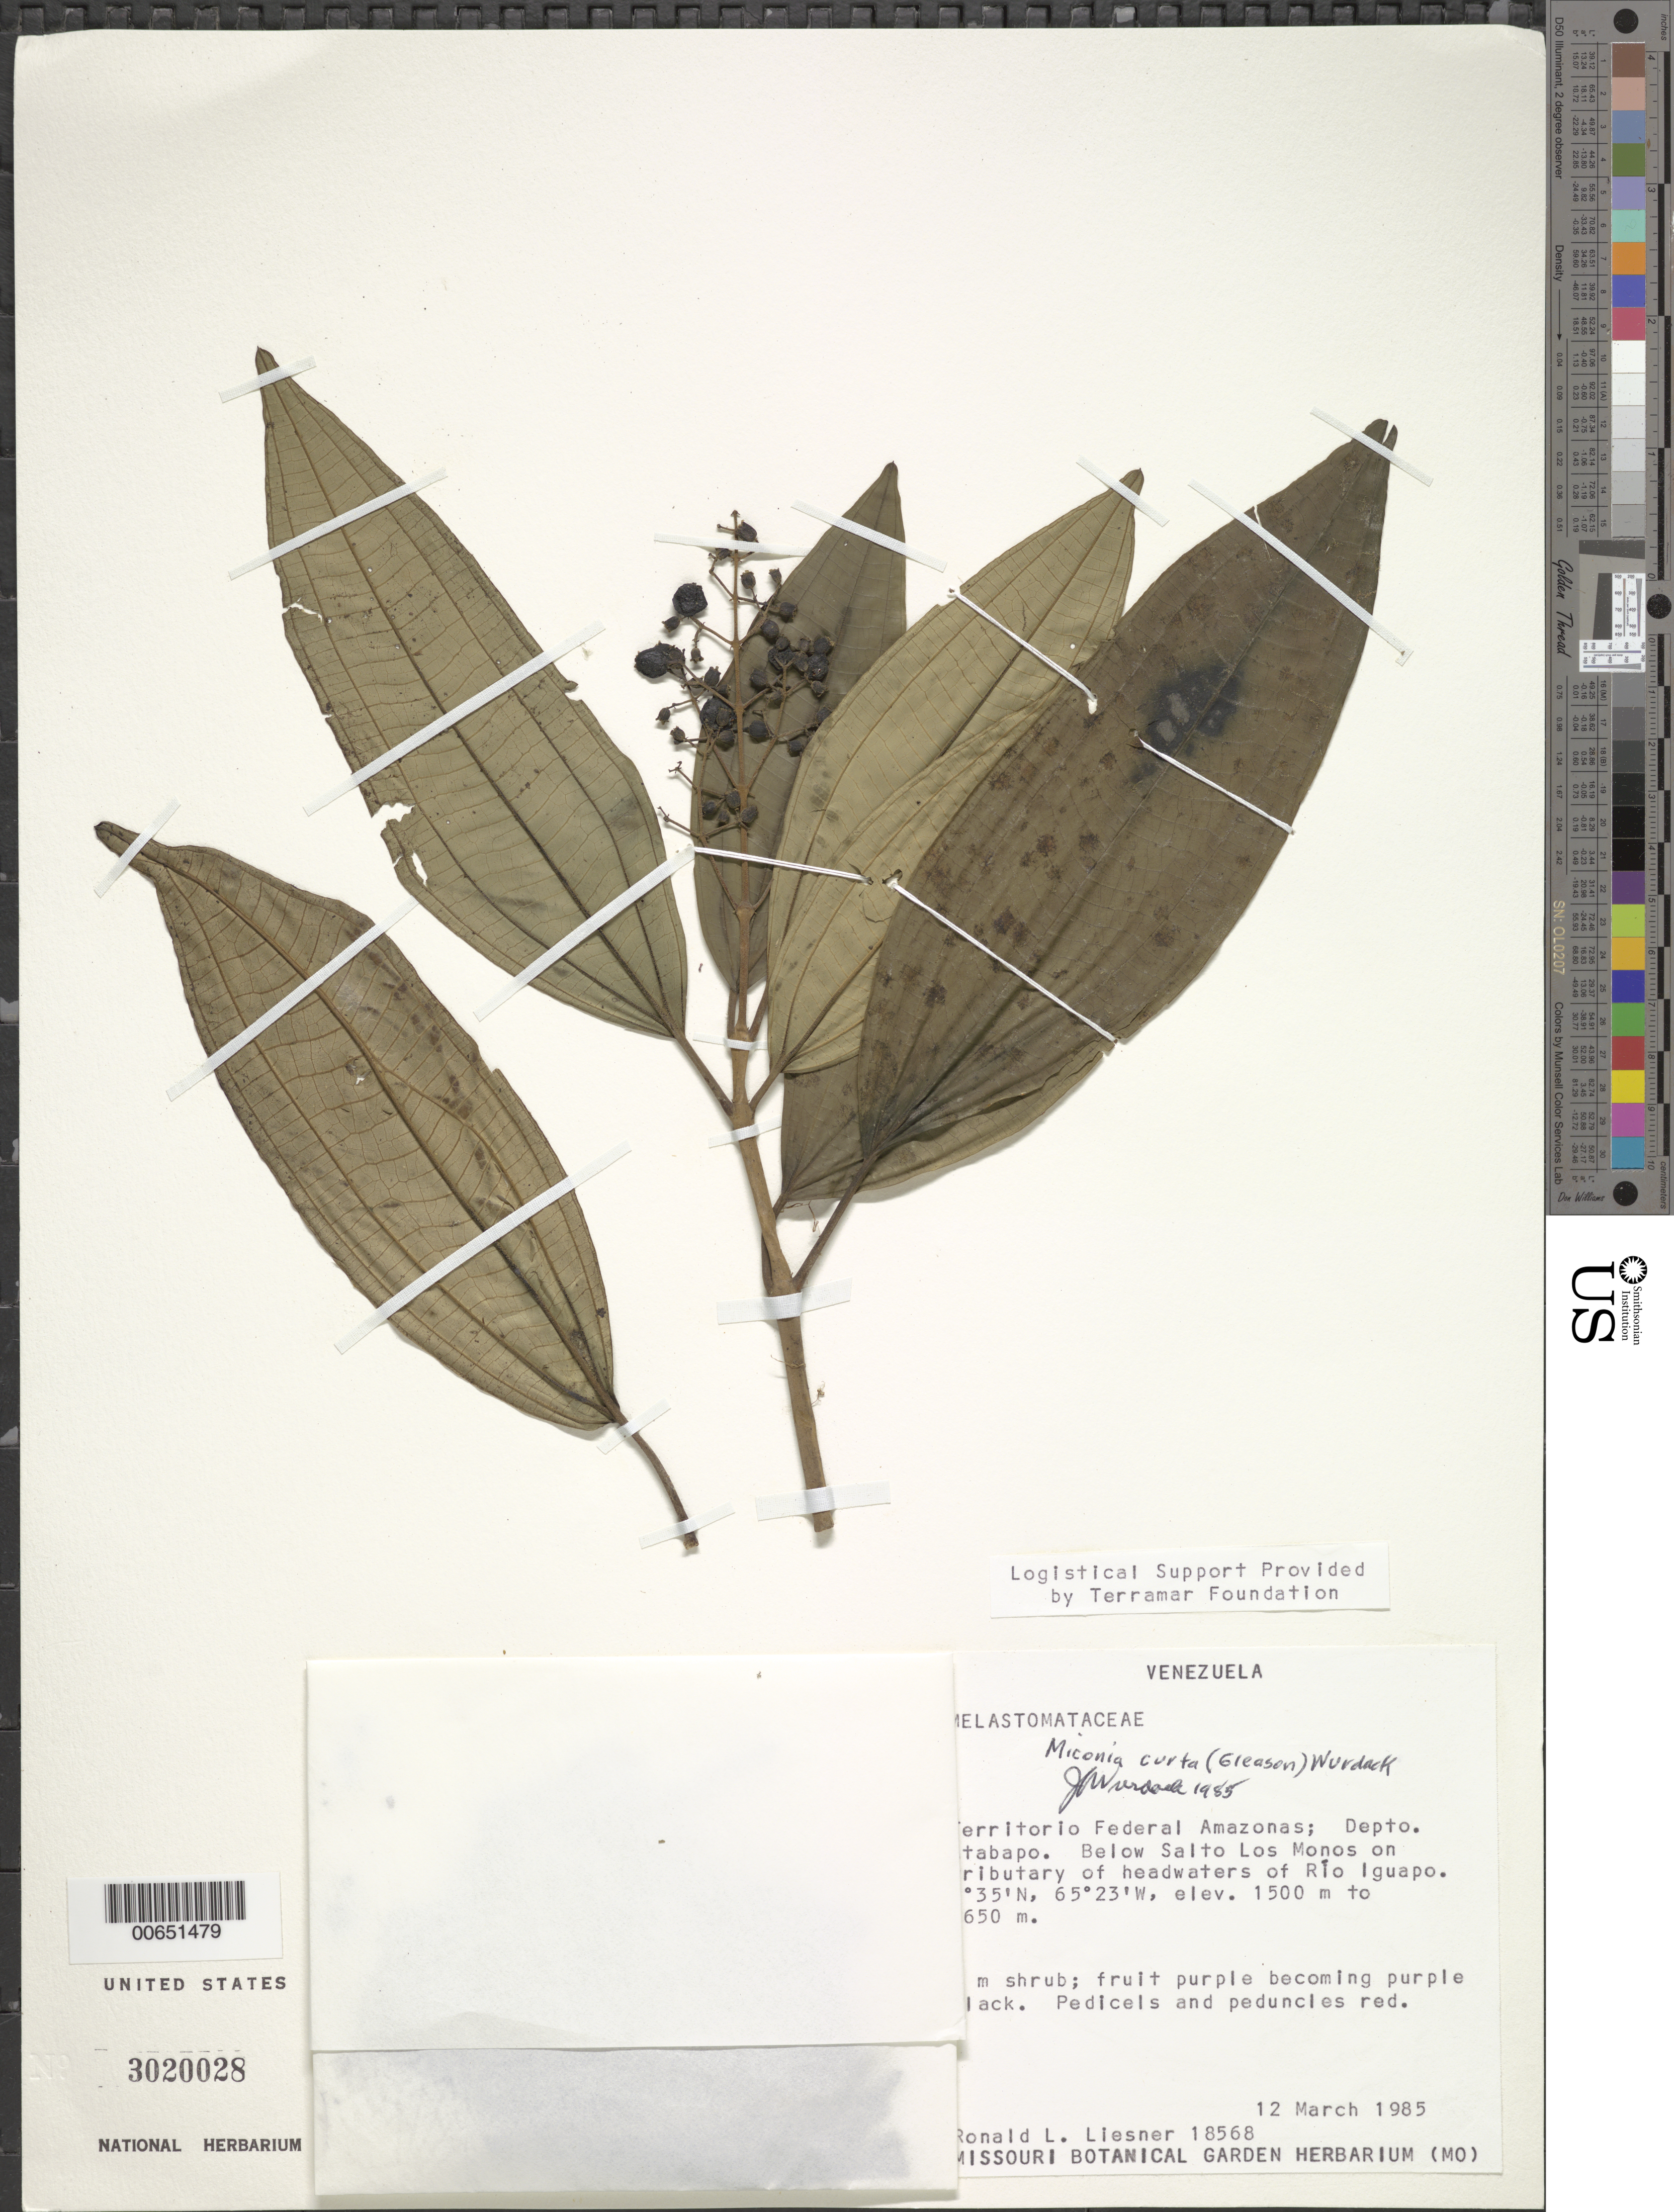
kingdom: Plantae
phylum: Tracheophyta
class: Magnoliopsida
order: Myrtales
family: Melastomataceae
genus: Miconia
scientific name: Miconia curta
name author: (Gleason) Wurdack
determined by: Wurdack, John J., (US), US (UNITED STATES)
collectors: R. L. Liesner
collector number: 18568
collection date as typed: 12-Mar-85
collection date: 1985-03-12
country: Venezuela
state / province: Amazonas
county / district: Atabapo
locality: Río Iguapo, below Salto Los Monos on tributary of headwaters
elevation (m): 1500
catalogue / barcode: US 3020028